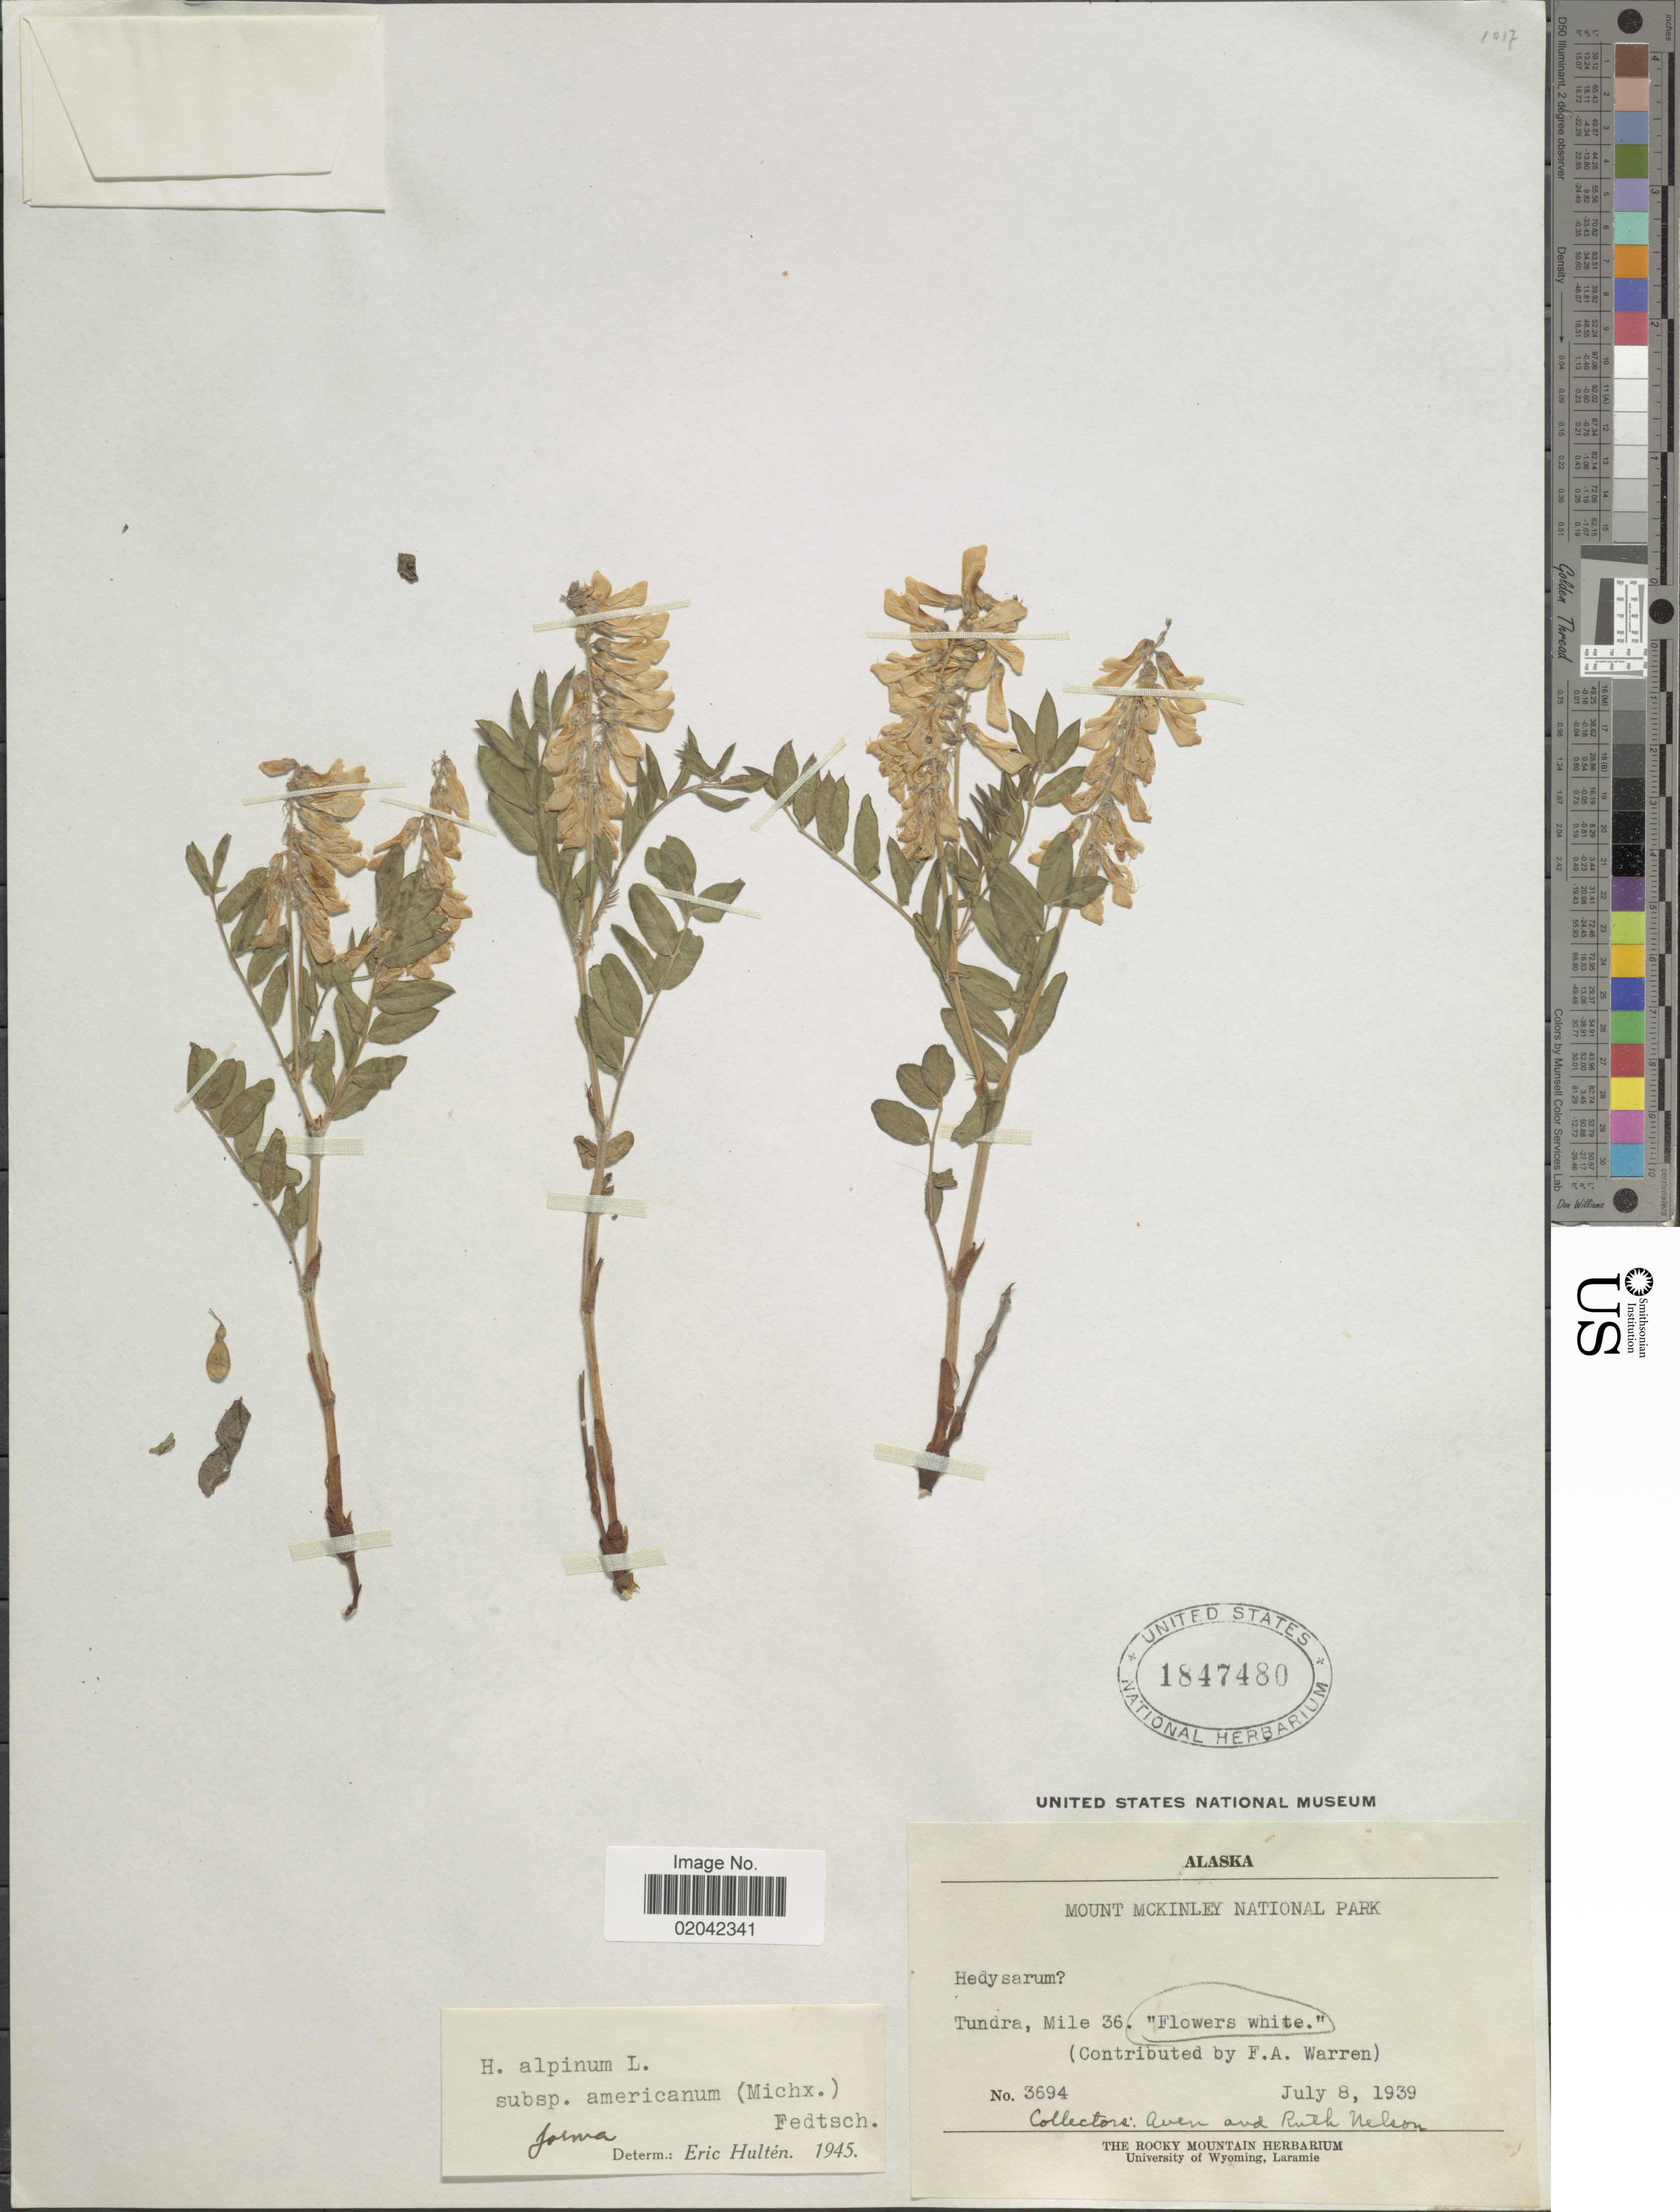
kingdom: Plantae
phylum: Tracheophyta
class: Magnoliopsida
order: Fabales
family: Fabaceae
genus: Hedysarum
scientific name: Hedysarum alpinum var. americanum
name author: Michx. ex Pursh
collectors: A. Nelson & R. A. Nelson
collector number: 3694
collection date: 1939-07-08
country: United States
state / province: Alaska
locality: Tundra, Mile 36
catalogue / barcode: US 1847480